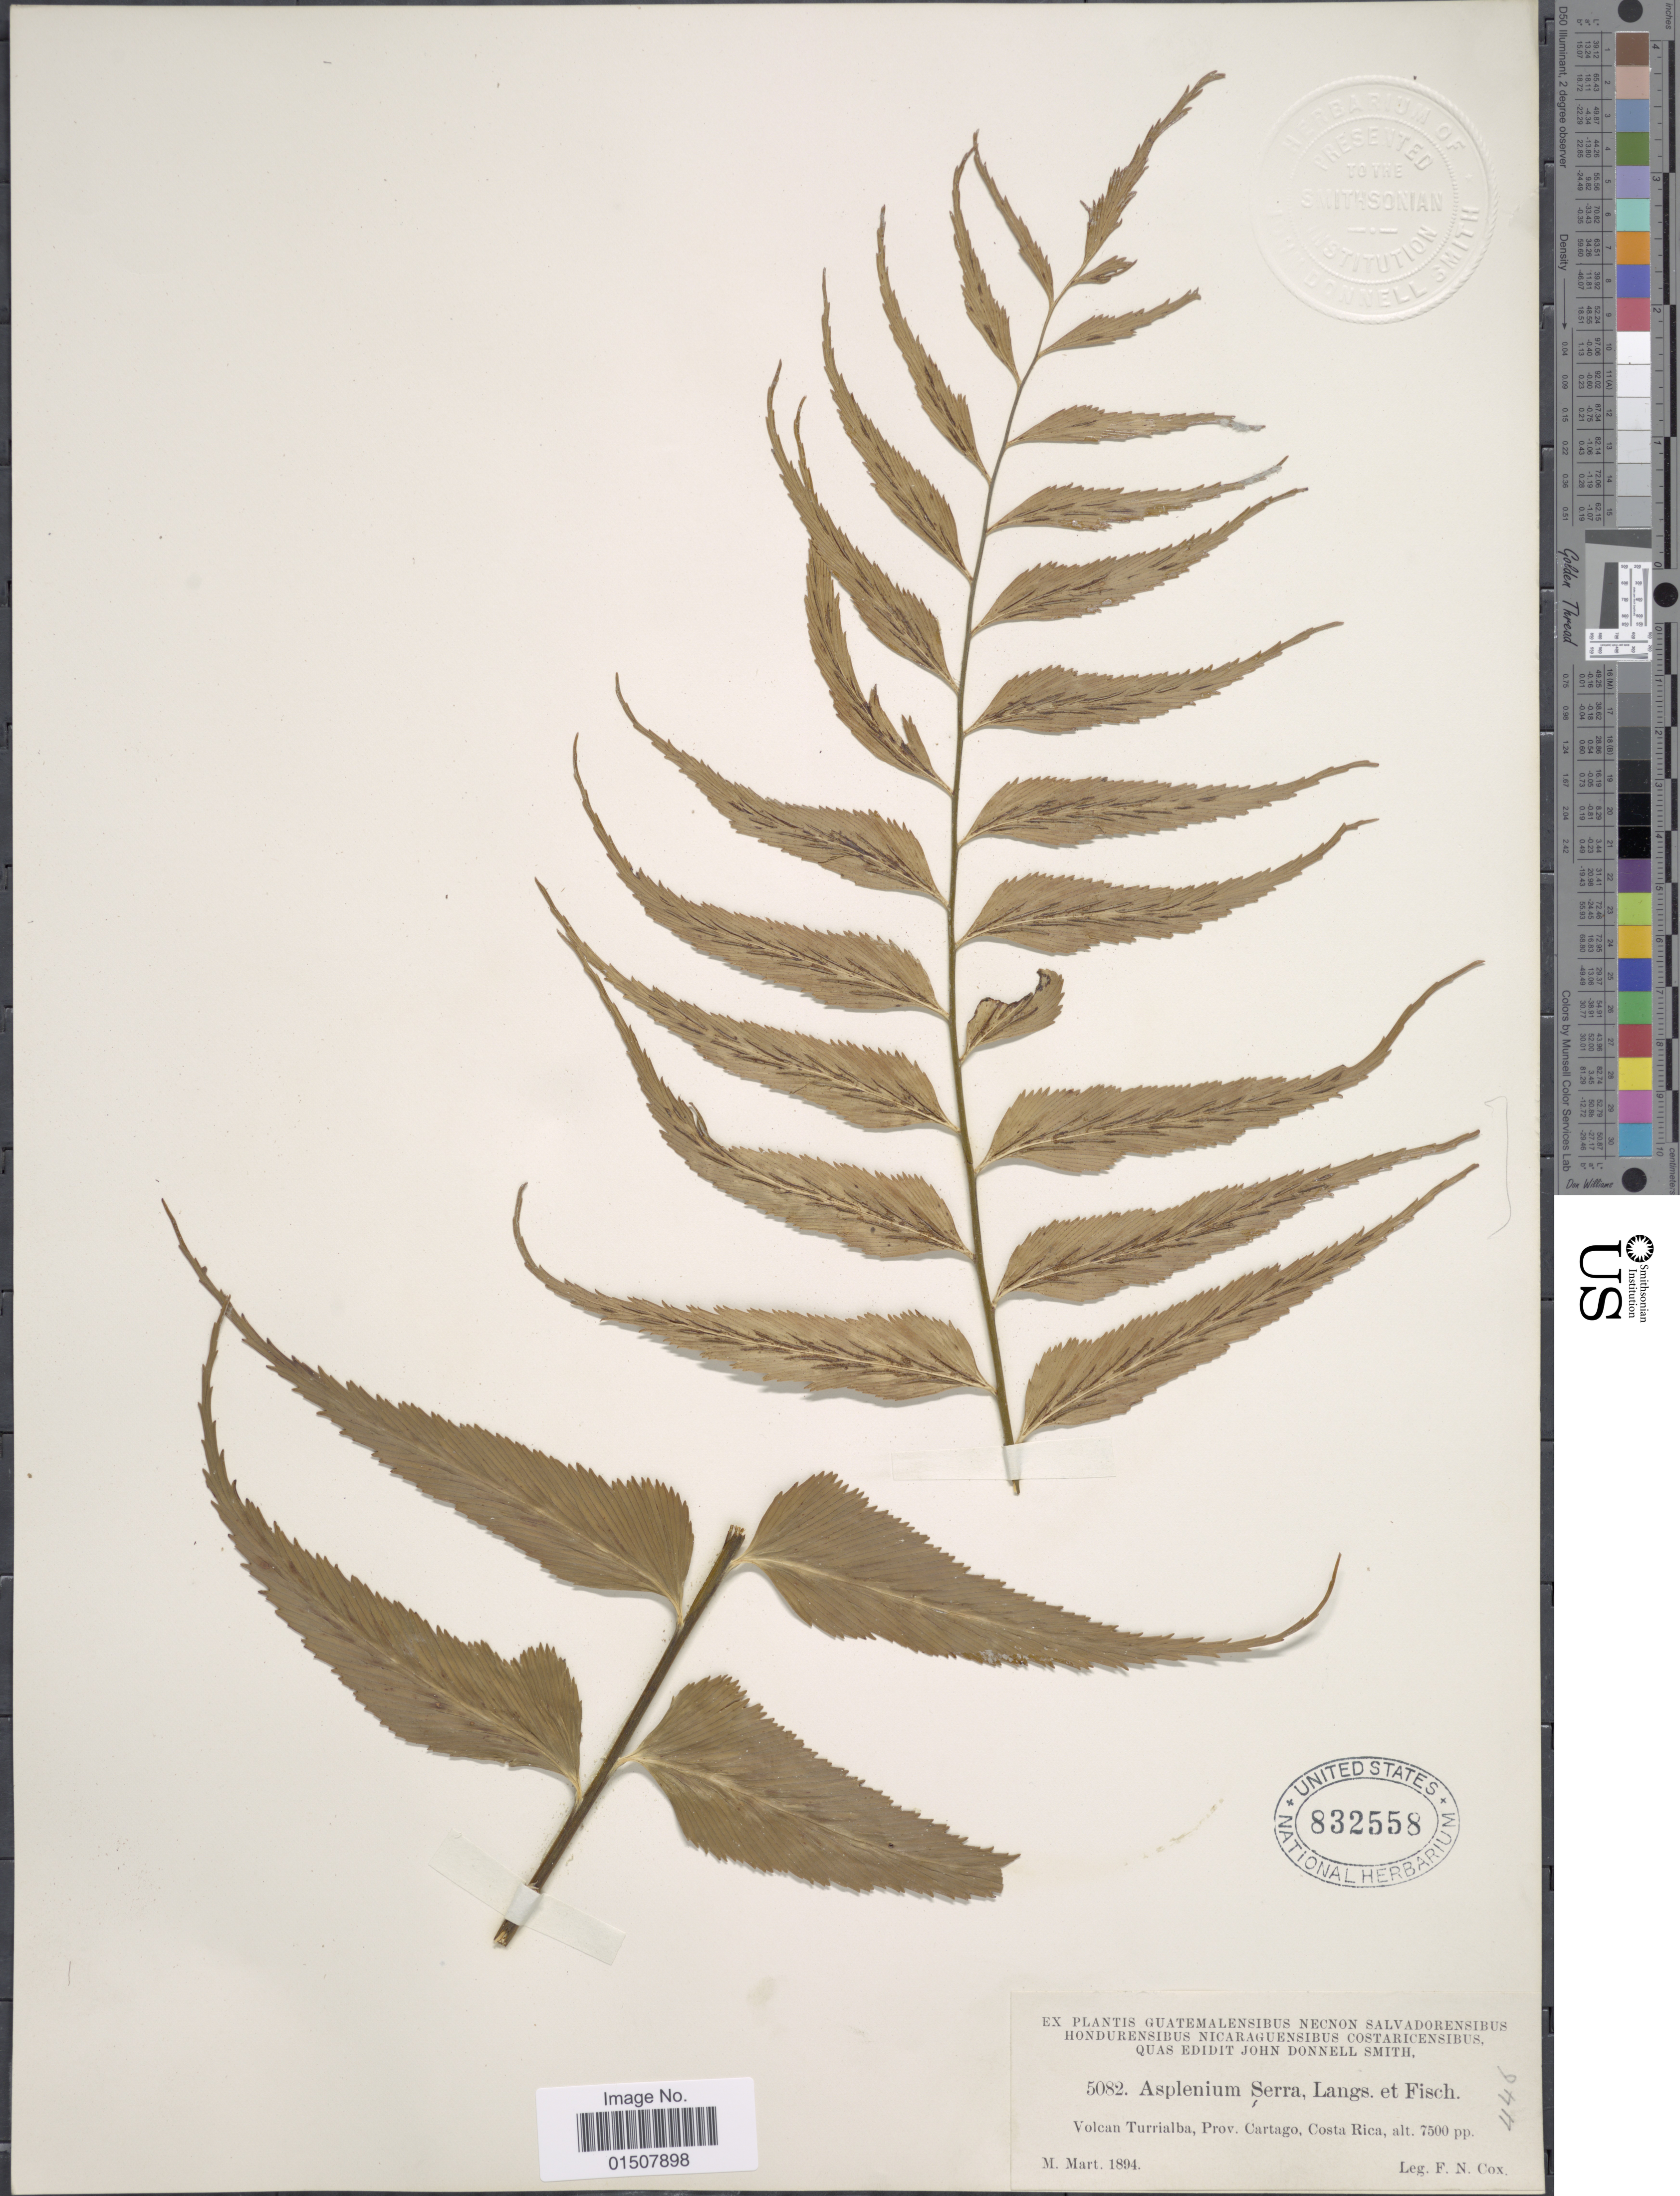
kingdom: Plantae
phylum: Tracheophyta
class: Polypodiopsida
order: Polypodiales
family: Aspleniaceae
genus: Asplenium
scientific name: Asplenium serra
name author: Langsd. & Fisch.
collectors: F. Cox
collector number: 5082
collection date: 1894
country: Costa Rica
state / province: Cartago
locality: Volcan Turrialba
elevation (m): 2286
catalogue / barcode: US 832558